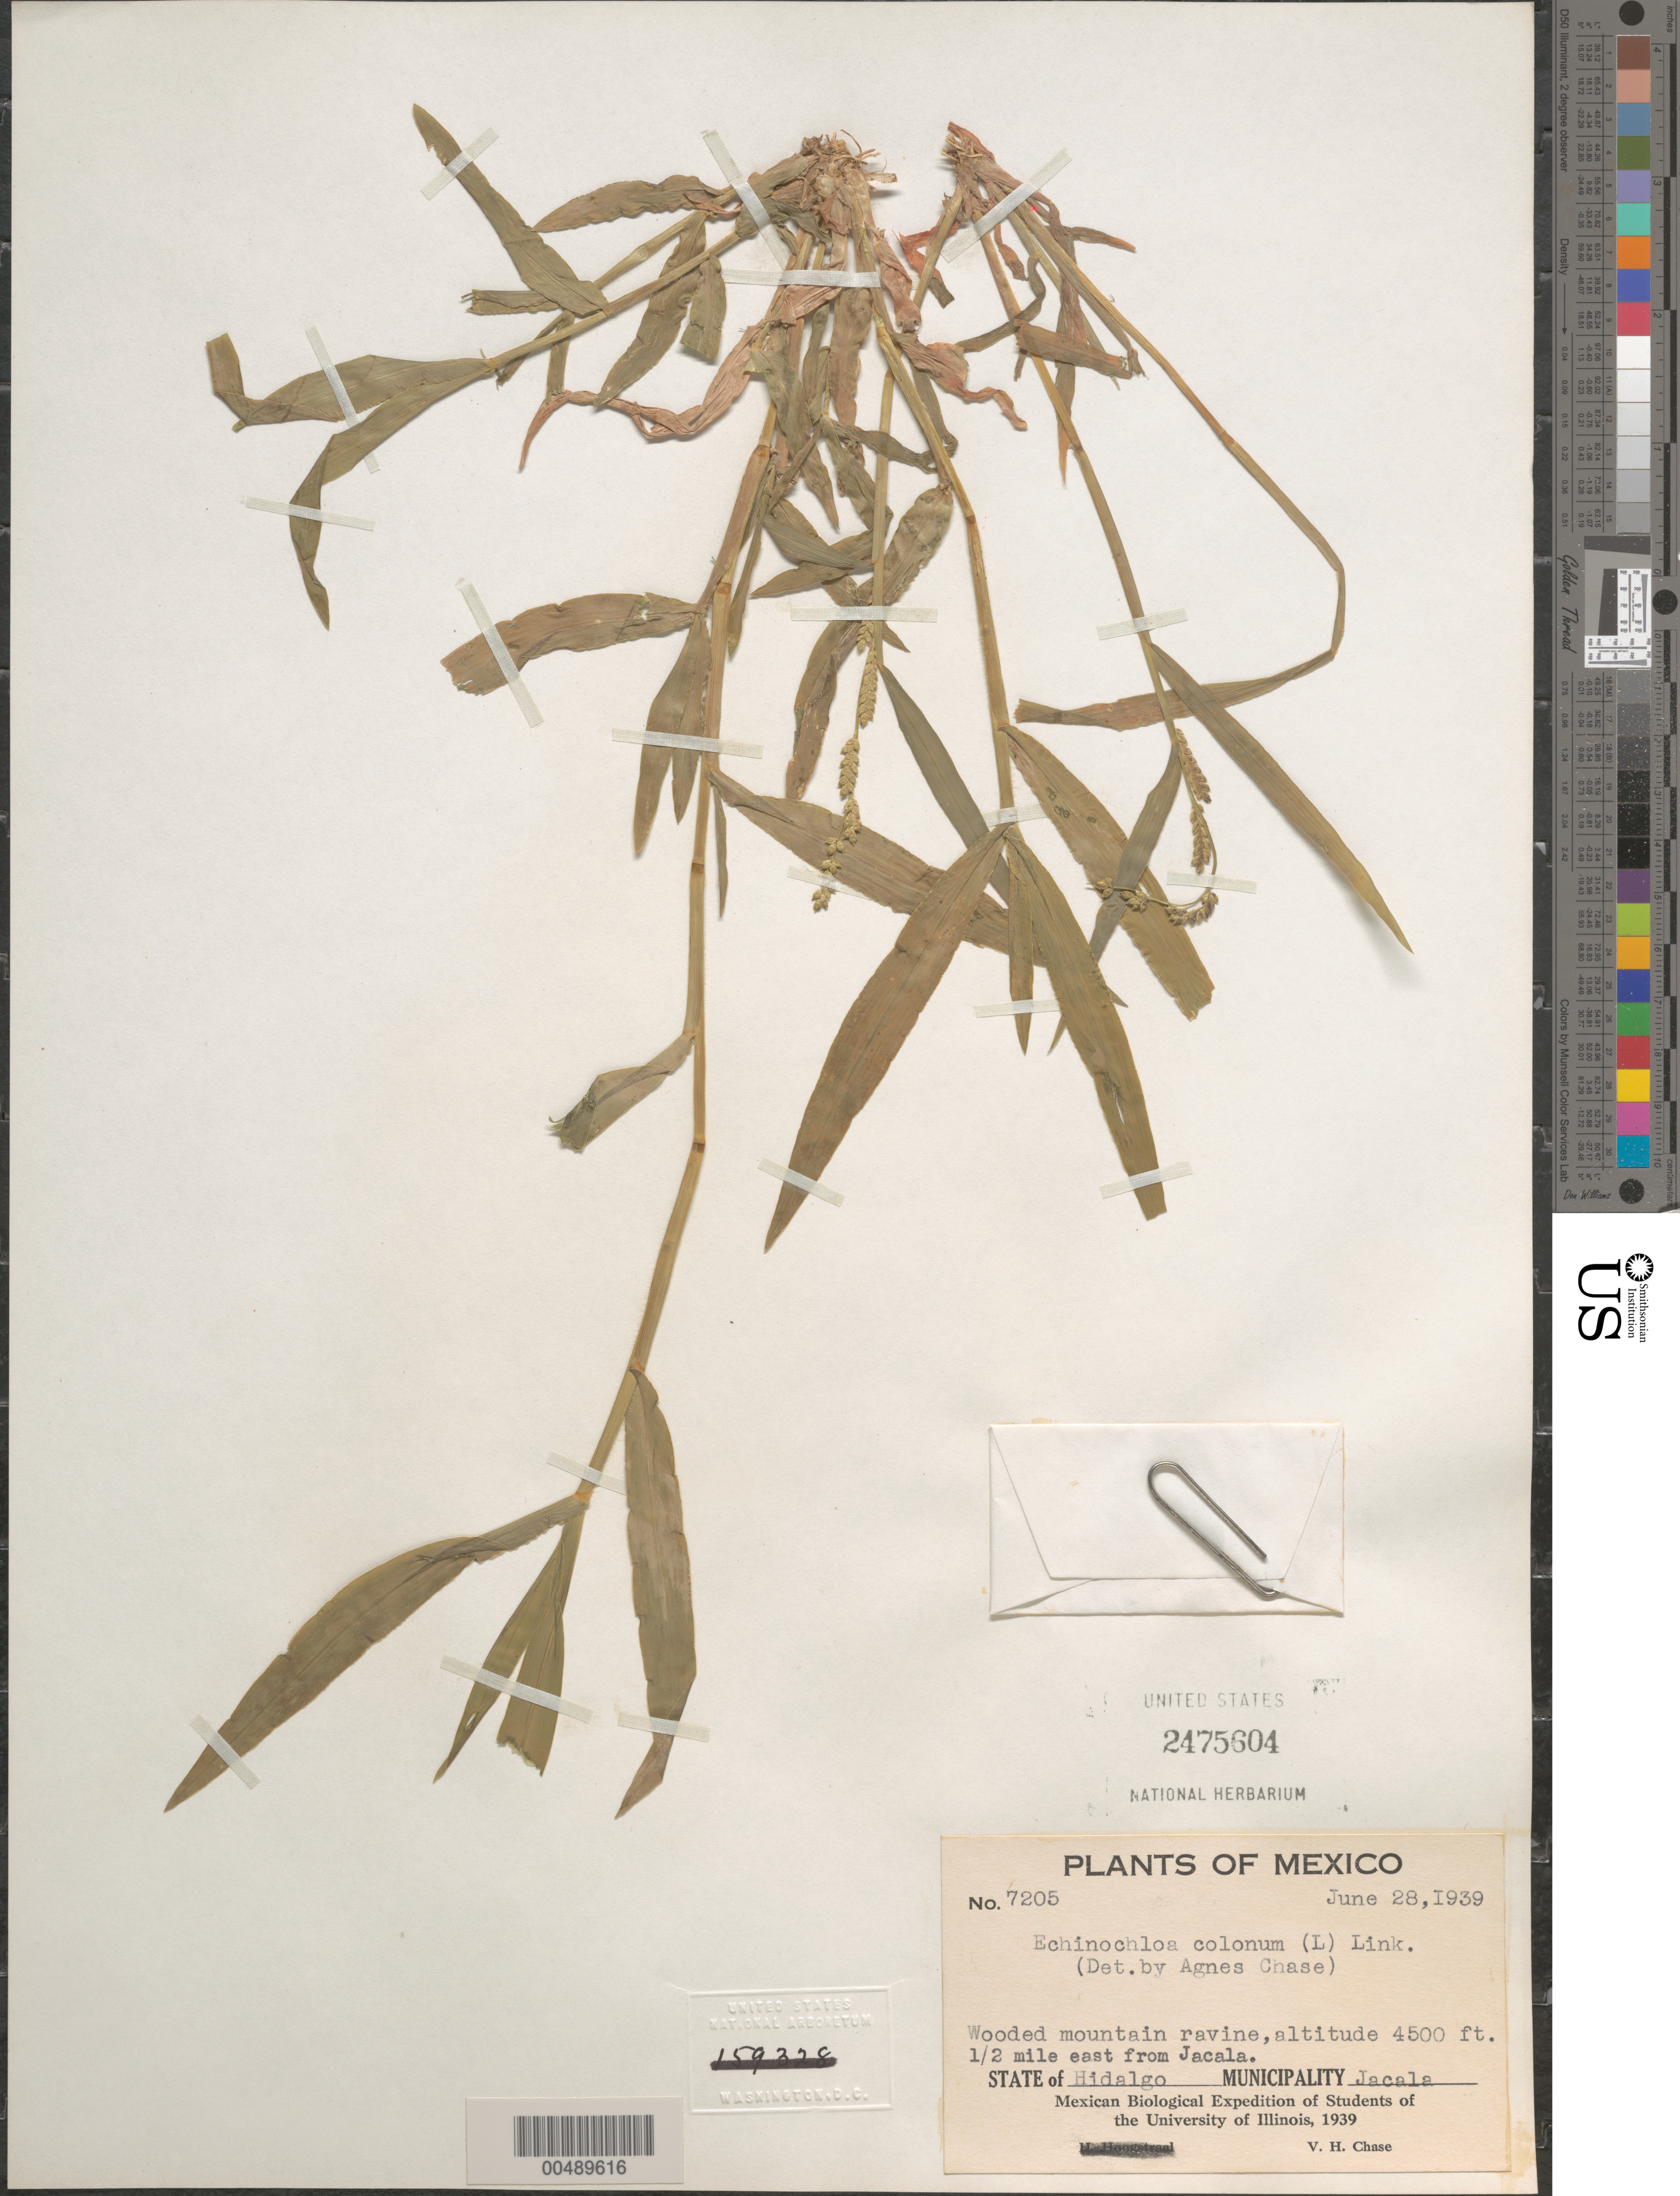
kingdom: Plantae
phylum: Tracheophyta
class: Liliopsida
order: Poales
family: Poaceae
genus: Echinochloa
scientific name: Echinochloa colona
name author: (L.) Link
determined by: Chase, [M.] Agnes, (US)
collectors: V. H. Chase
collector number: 7205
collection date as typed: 28 Jun 1939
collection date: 1939-06-28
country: Mexico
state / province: Hidalgo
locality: Jacala Mun., 0.5 mi E of Jacala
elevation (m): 1372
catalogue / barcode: US 2475604